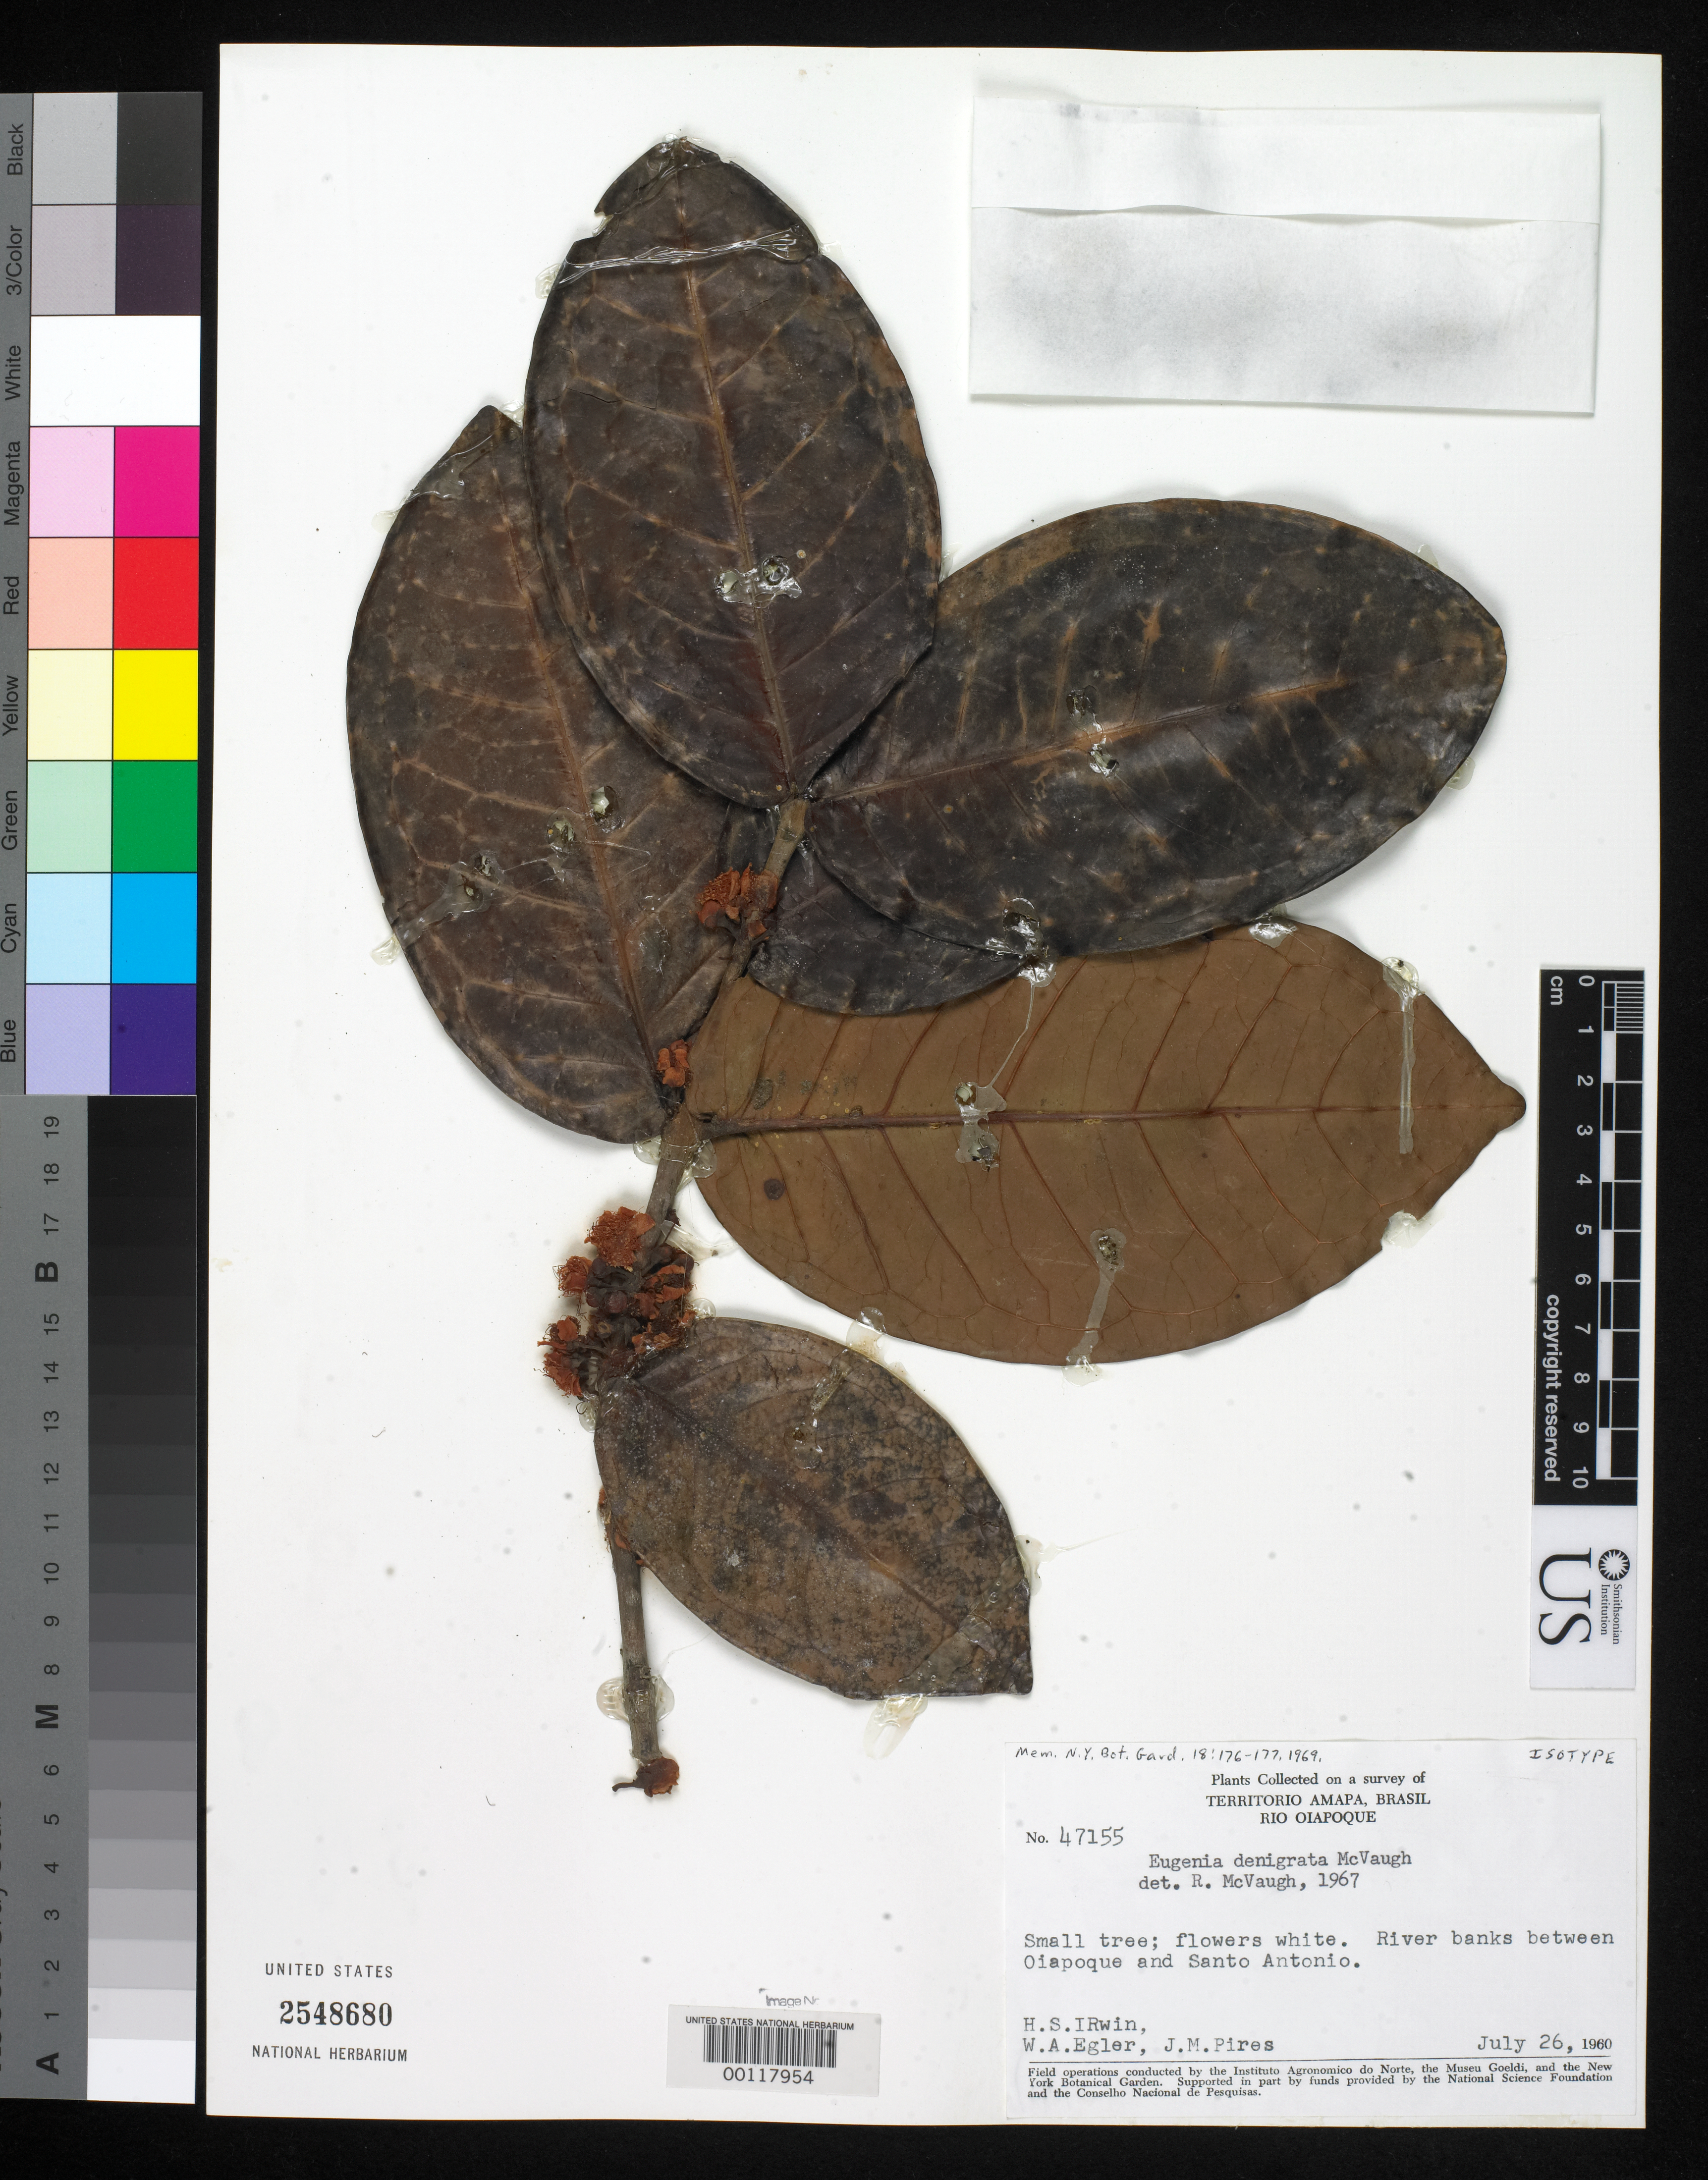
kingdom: Plantae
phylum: Tracheophyta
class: Magnoliopsida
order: Myrtales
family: Myrtaceae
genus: Eugenia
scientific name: Eugenia denigrata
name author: McVaugh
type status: Isotype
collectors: H. Irwin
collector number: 47155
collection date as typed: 26 Jul 1960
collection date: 1960-07-26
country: Brazil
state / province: Amapá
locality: Rio Oiapoque, between Oiapoque and Santo Antonio.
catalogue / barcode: US 2548680